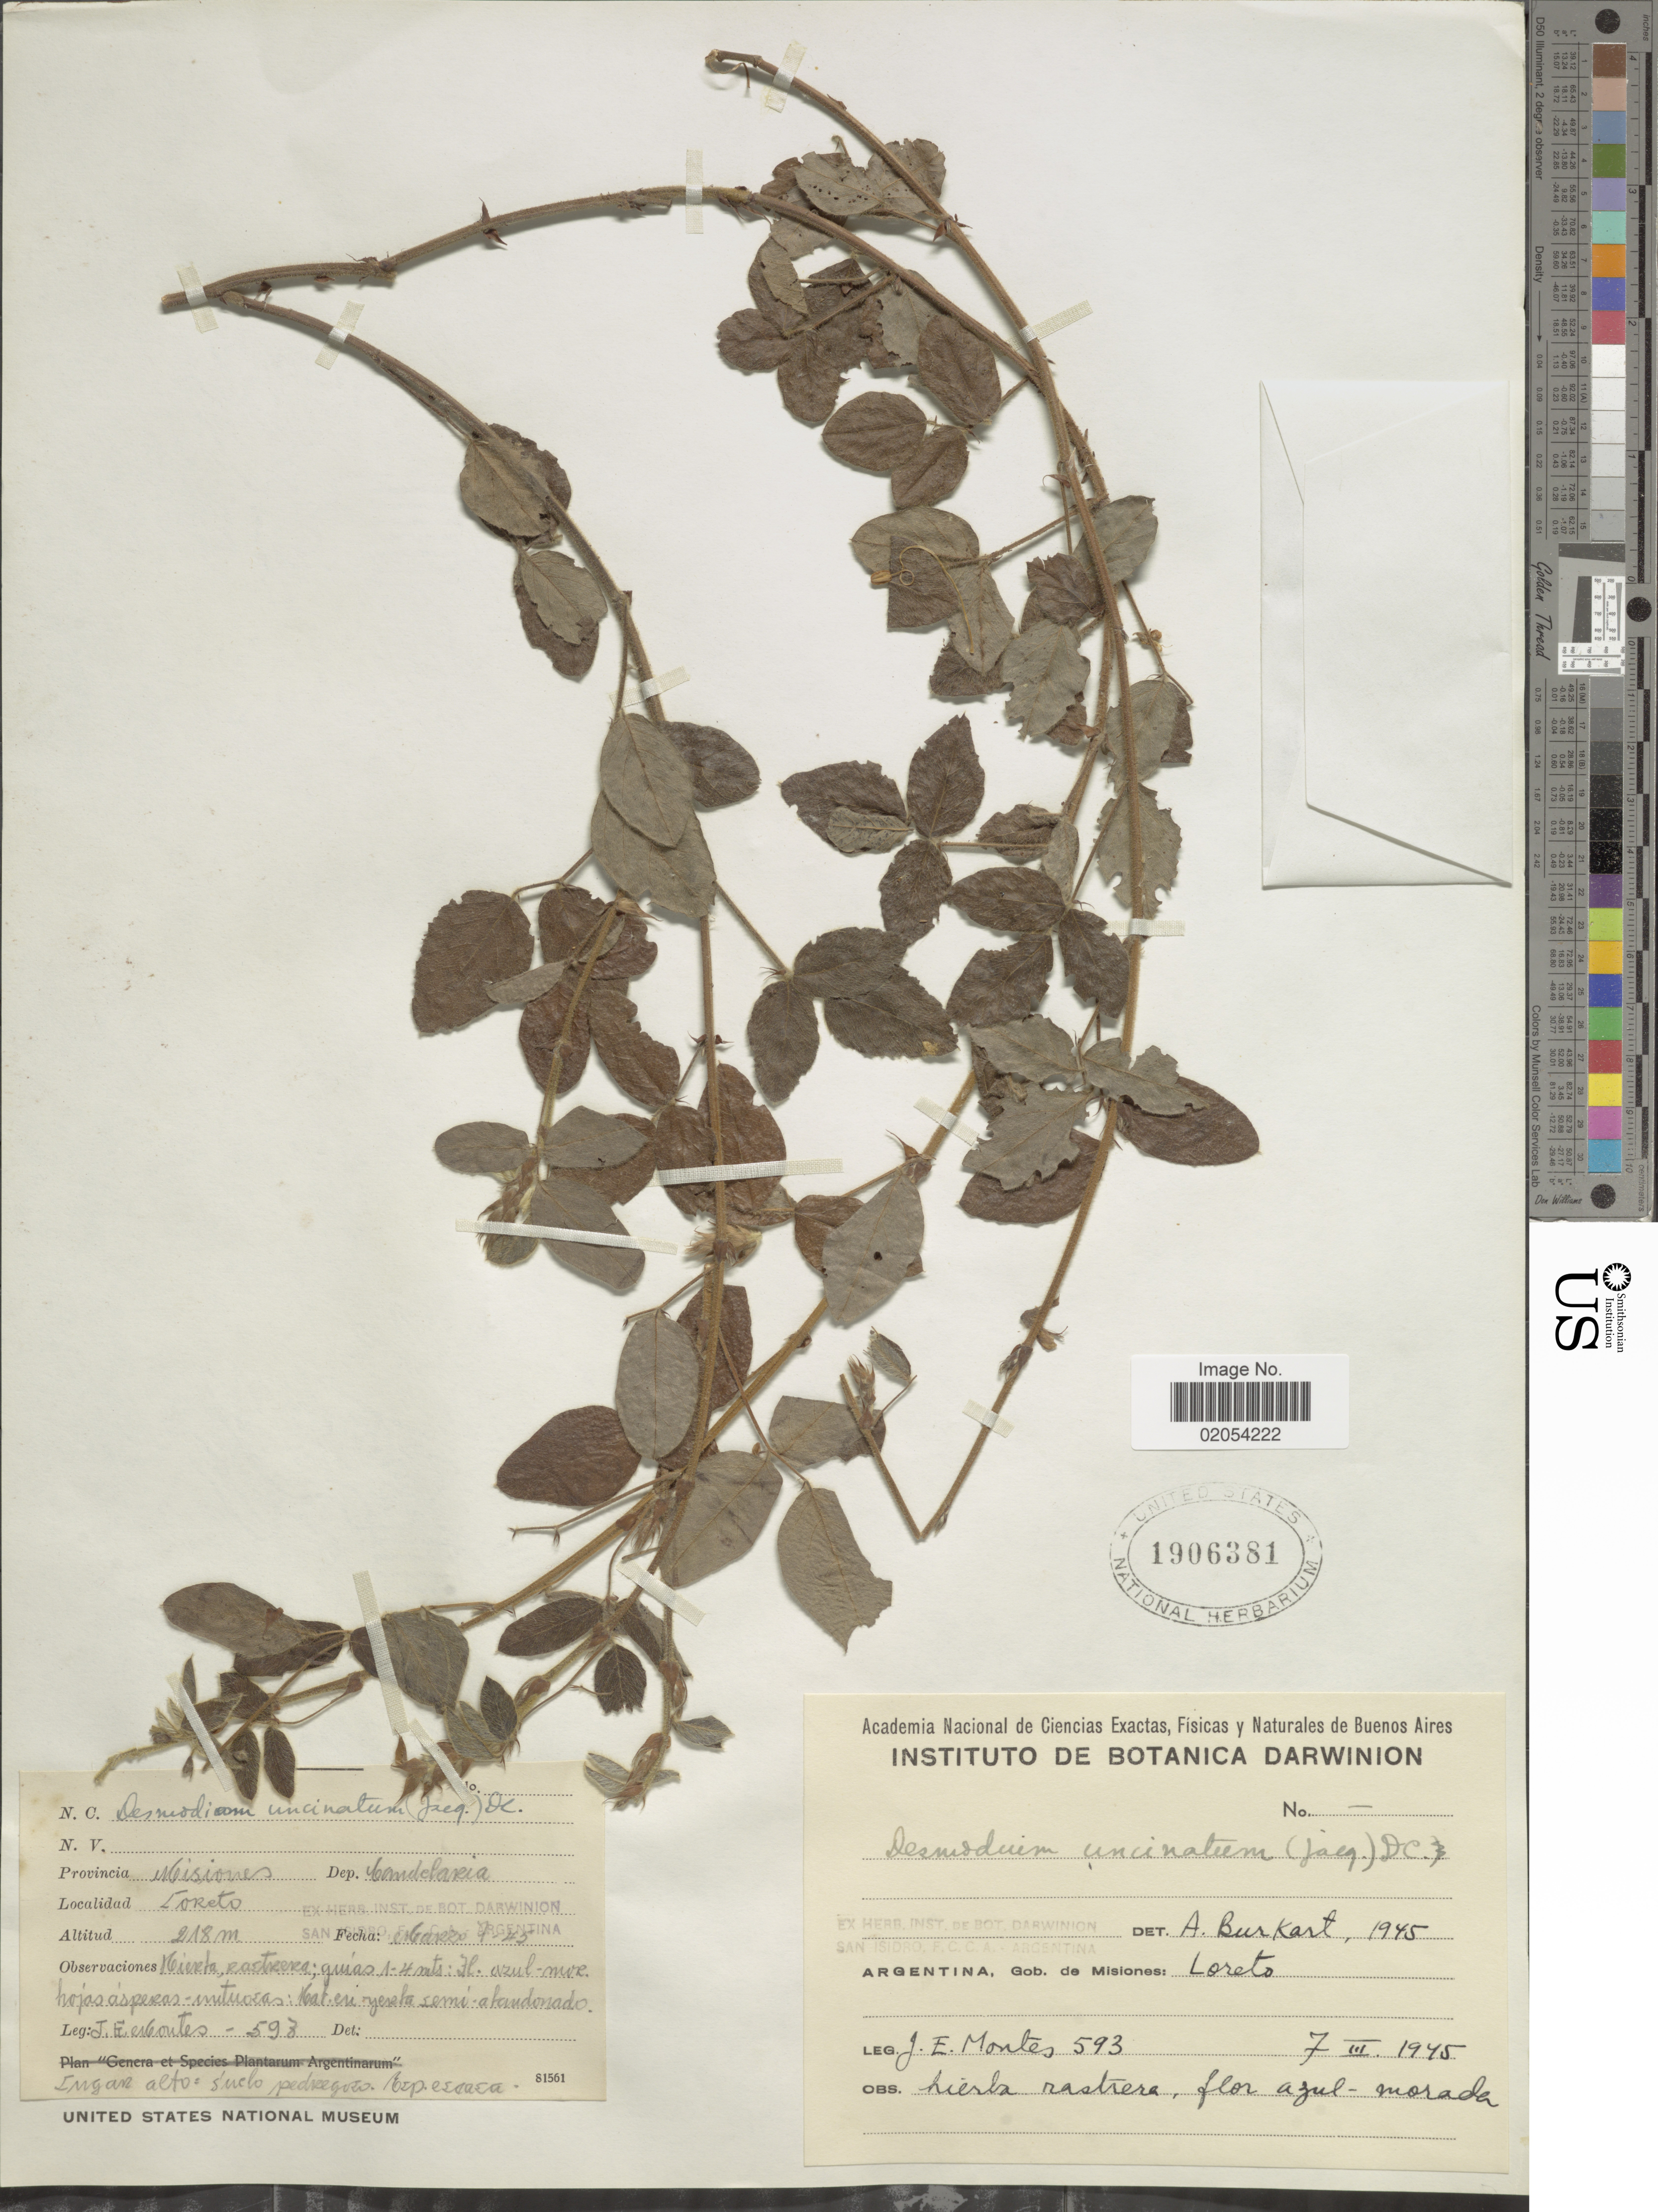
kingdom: Plantae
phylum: Tracheophyta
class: Magnoliopsida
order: Fabales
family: Fabaceae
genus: Desmodium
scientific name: Desmodium uncinatum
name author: (Jacq.) DC.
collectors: J. E. Montes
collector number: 593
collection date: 1945-03-07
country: Argentina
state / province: Misiones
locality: Argentina, Gob. de Misiones: Loreto. Provincia Misiones, Dep. Condelaria.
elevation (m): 218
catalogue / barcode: US 1906381